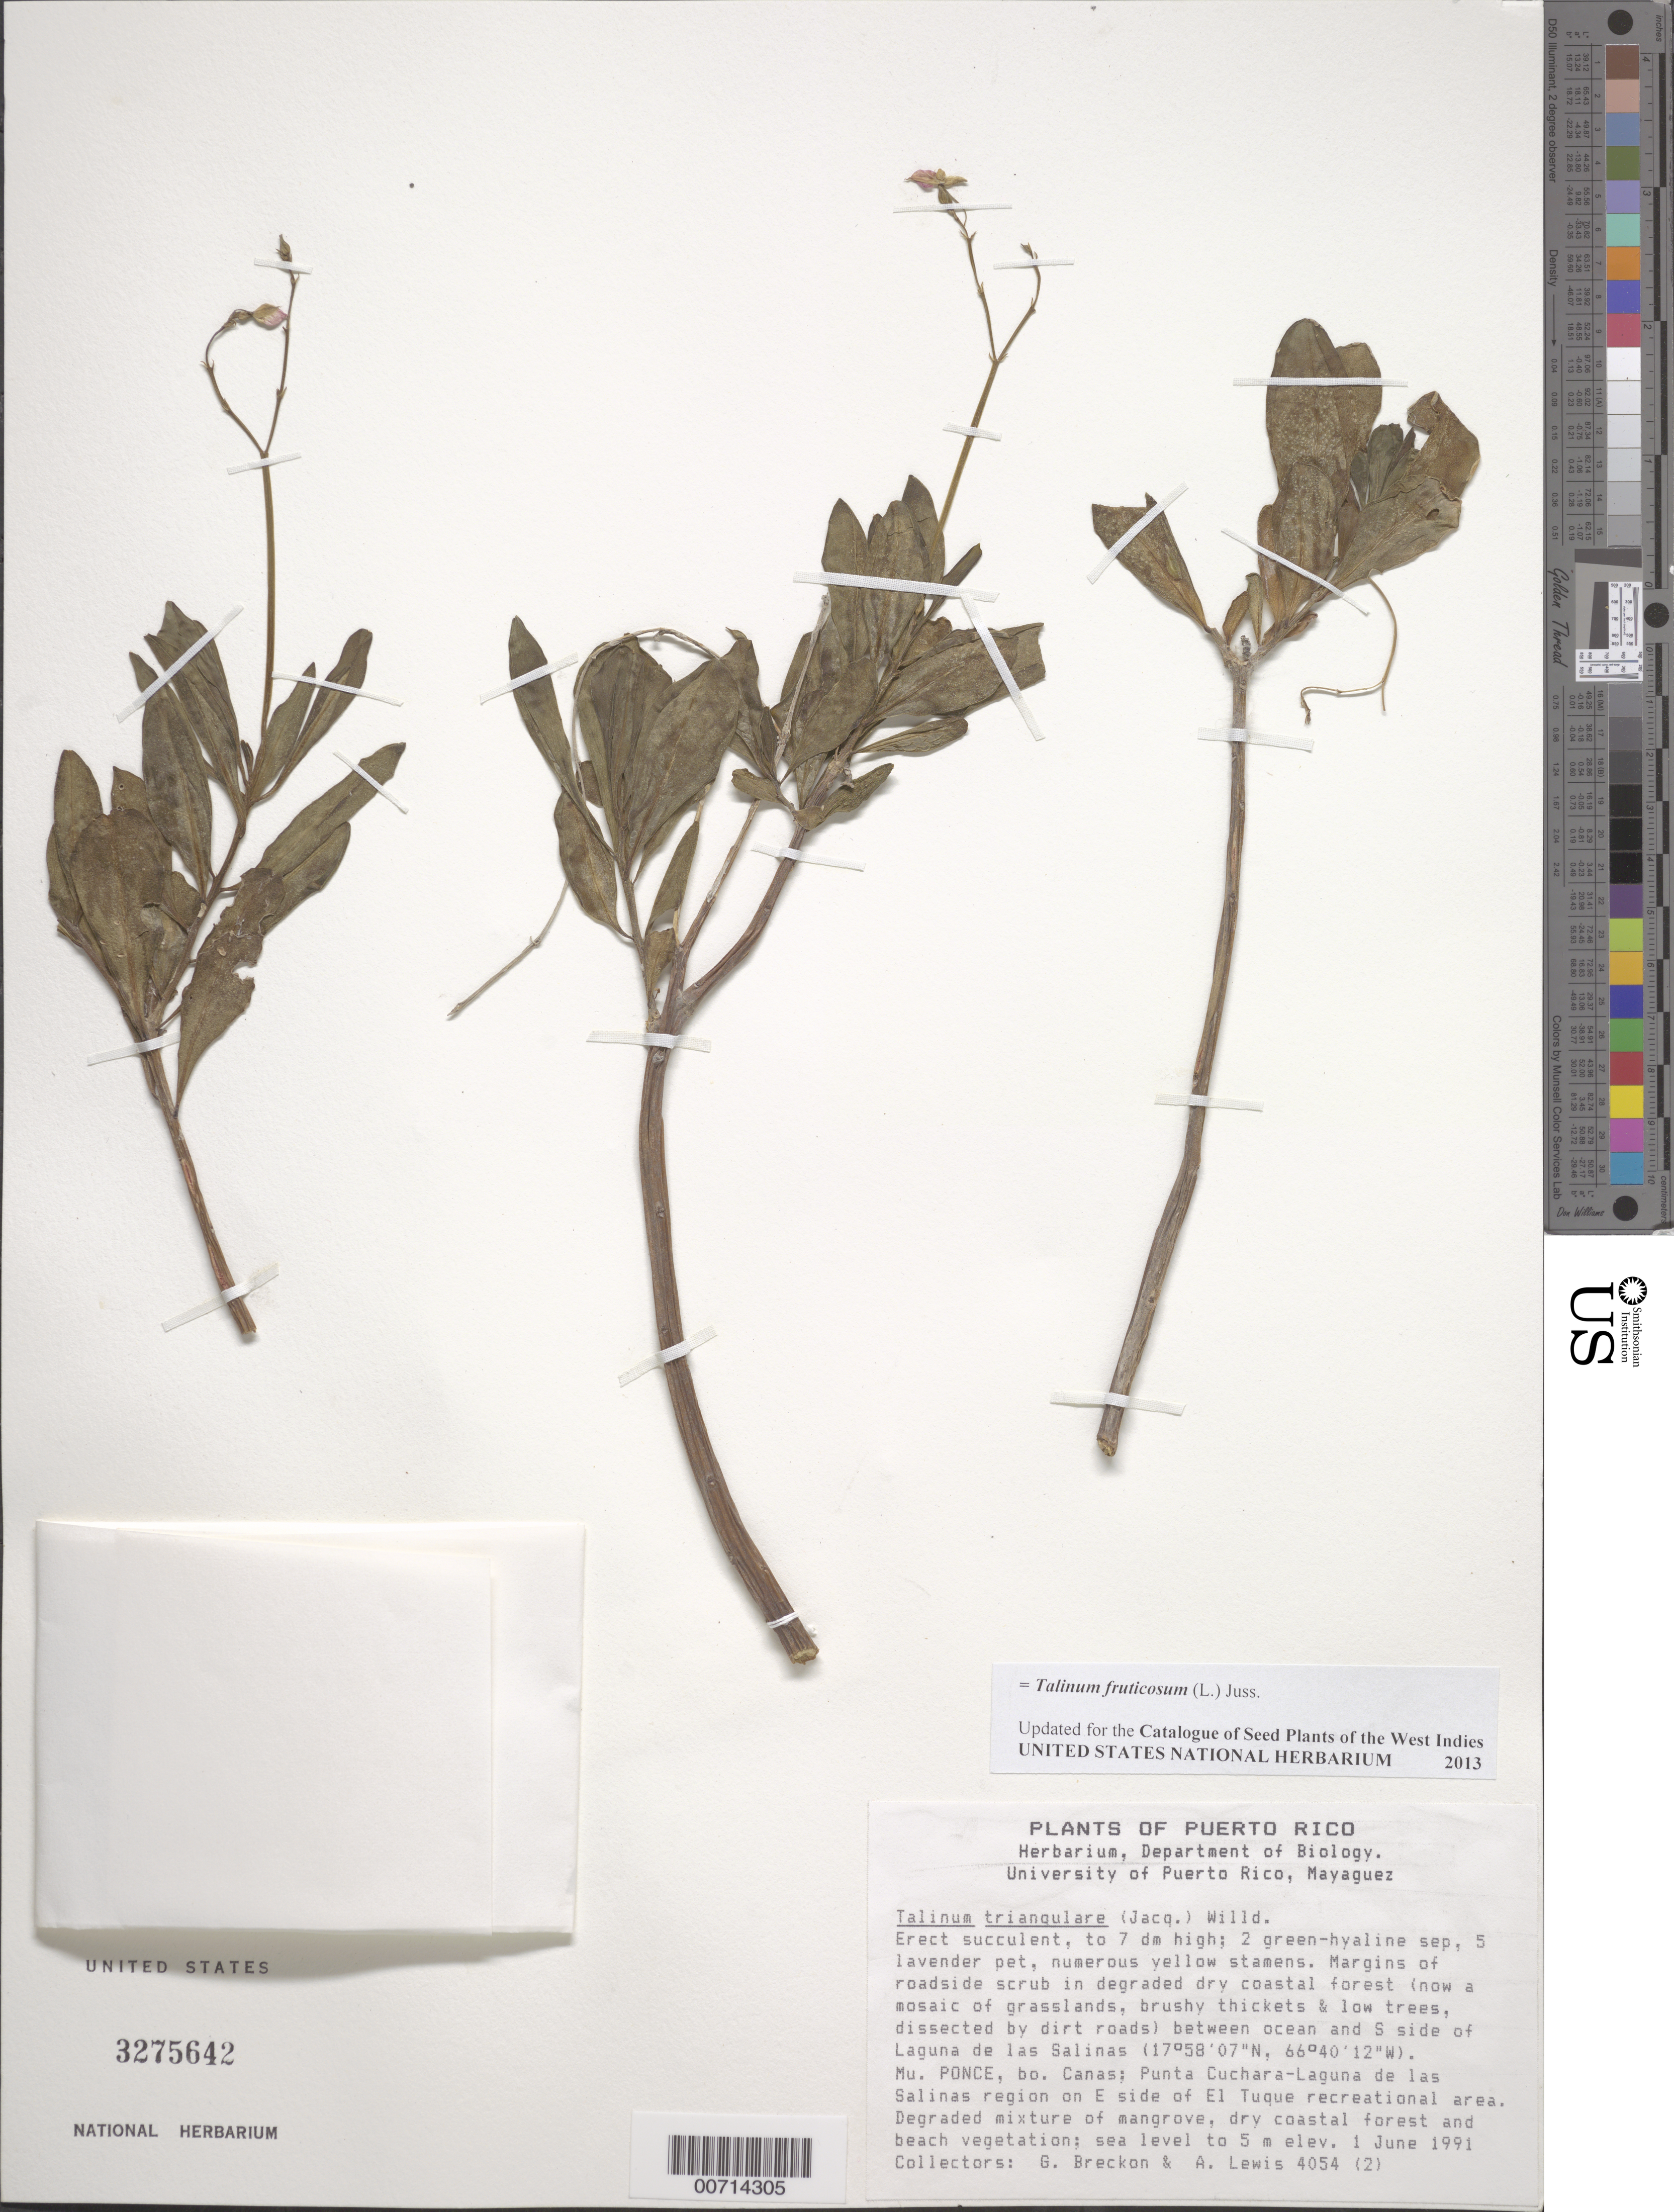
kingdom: Plantae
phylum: Tracheophyta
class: Magnoliopsida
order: Caryophyllales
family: Talinaceae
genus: Talinum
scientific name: Talinum fruticosum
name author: (L.) Juss.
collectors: G. J. Breckon & A. Lewis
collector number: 4054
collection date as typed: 01 Jun 1991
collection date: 1991-06-01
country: Puerto Rico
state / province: Ponce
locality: Ponce: Bo. Canas, Punta Cuchara-Laguna de las Salinas region, E side of El Tuque Recreation Area.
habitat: Margins of roadside scrub in degraded, dry coastal forest. Mixture of mangrove, dry coastal forest and beach veg.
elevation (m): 0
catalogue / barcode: US 3275642